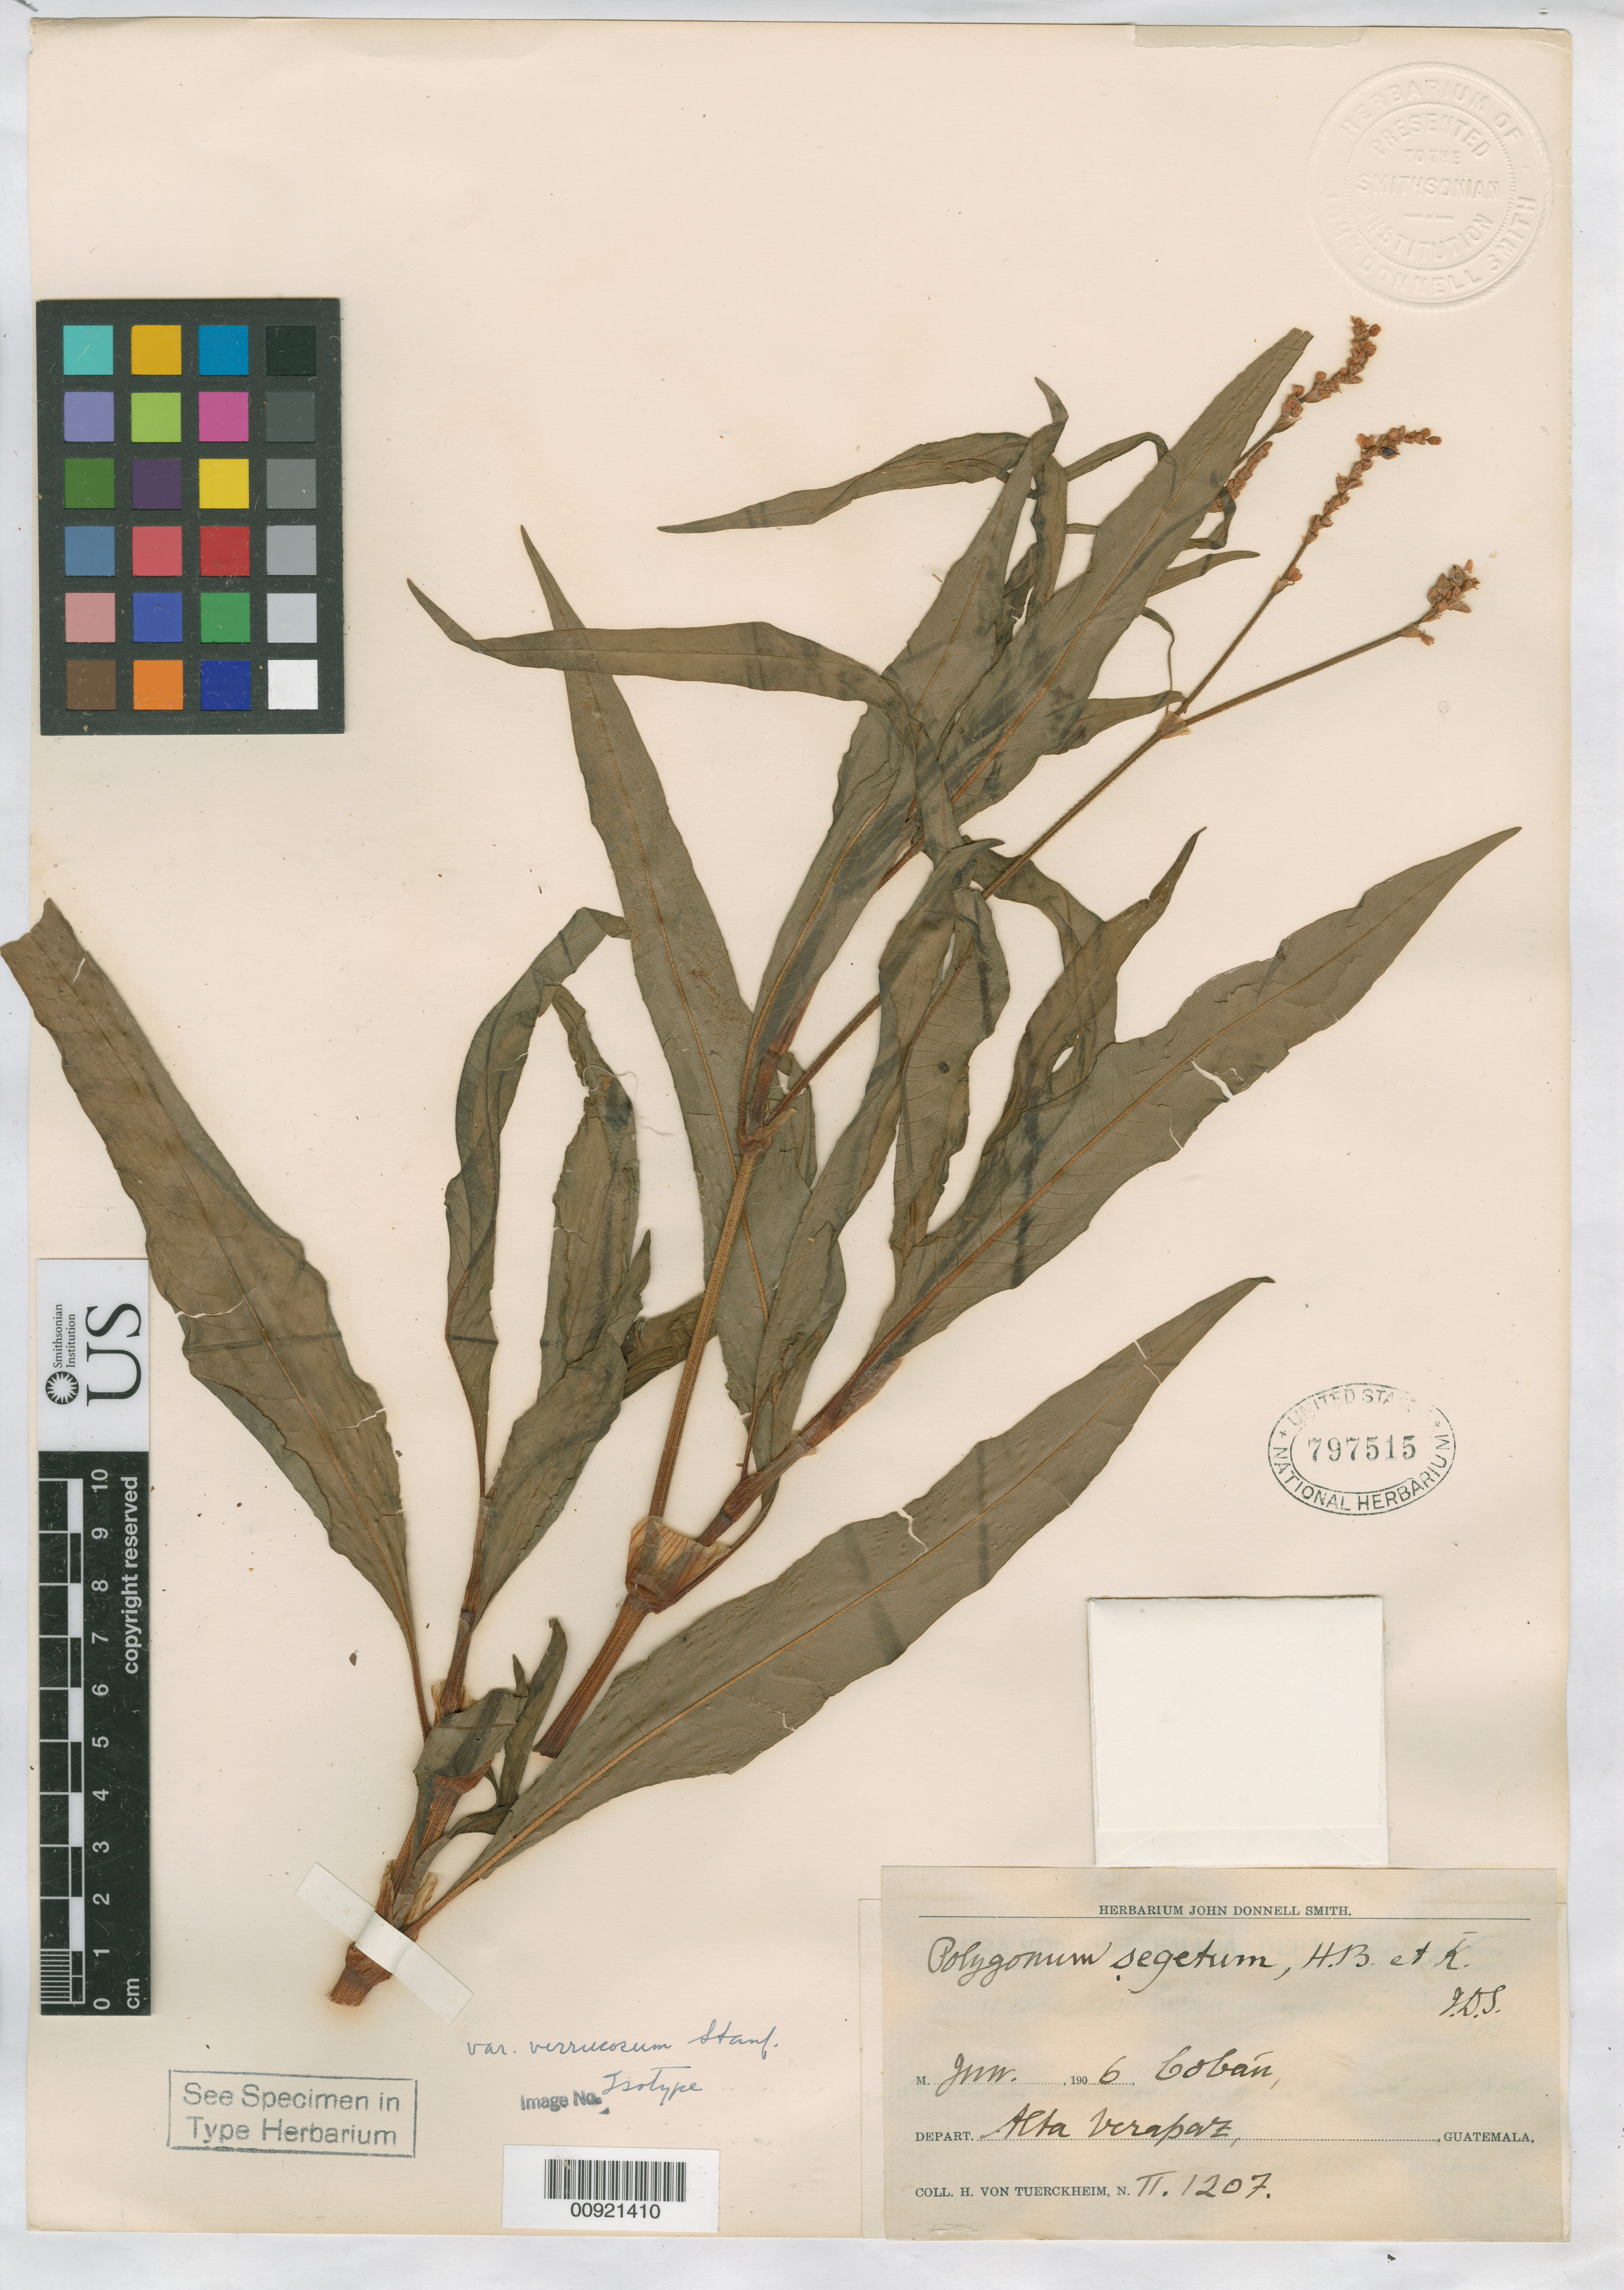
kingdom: Plantae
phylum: Tracheophyta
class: Magnoliopsida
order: Caryophyllales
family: Polygonaceae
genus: Polygonum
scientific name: Polygonum segetum var. verrucosum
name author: Stanford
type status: Isotype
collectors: H. von Türckheim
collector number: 1207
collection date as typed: Mar 1903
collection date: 1903-03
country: Guatemala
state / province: Alta Verapaz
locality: Cubilquitz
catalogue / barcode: US 797515